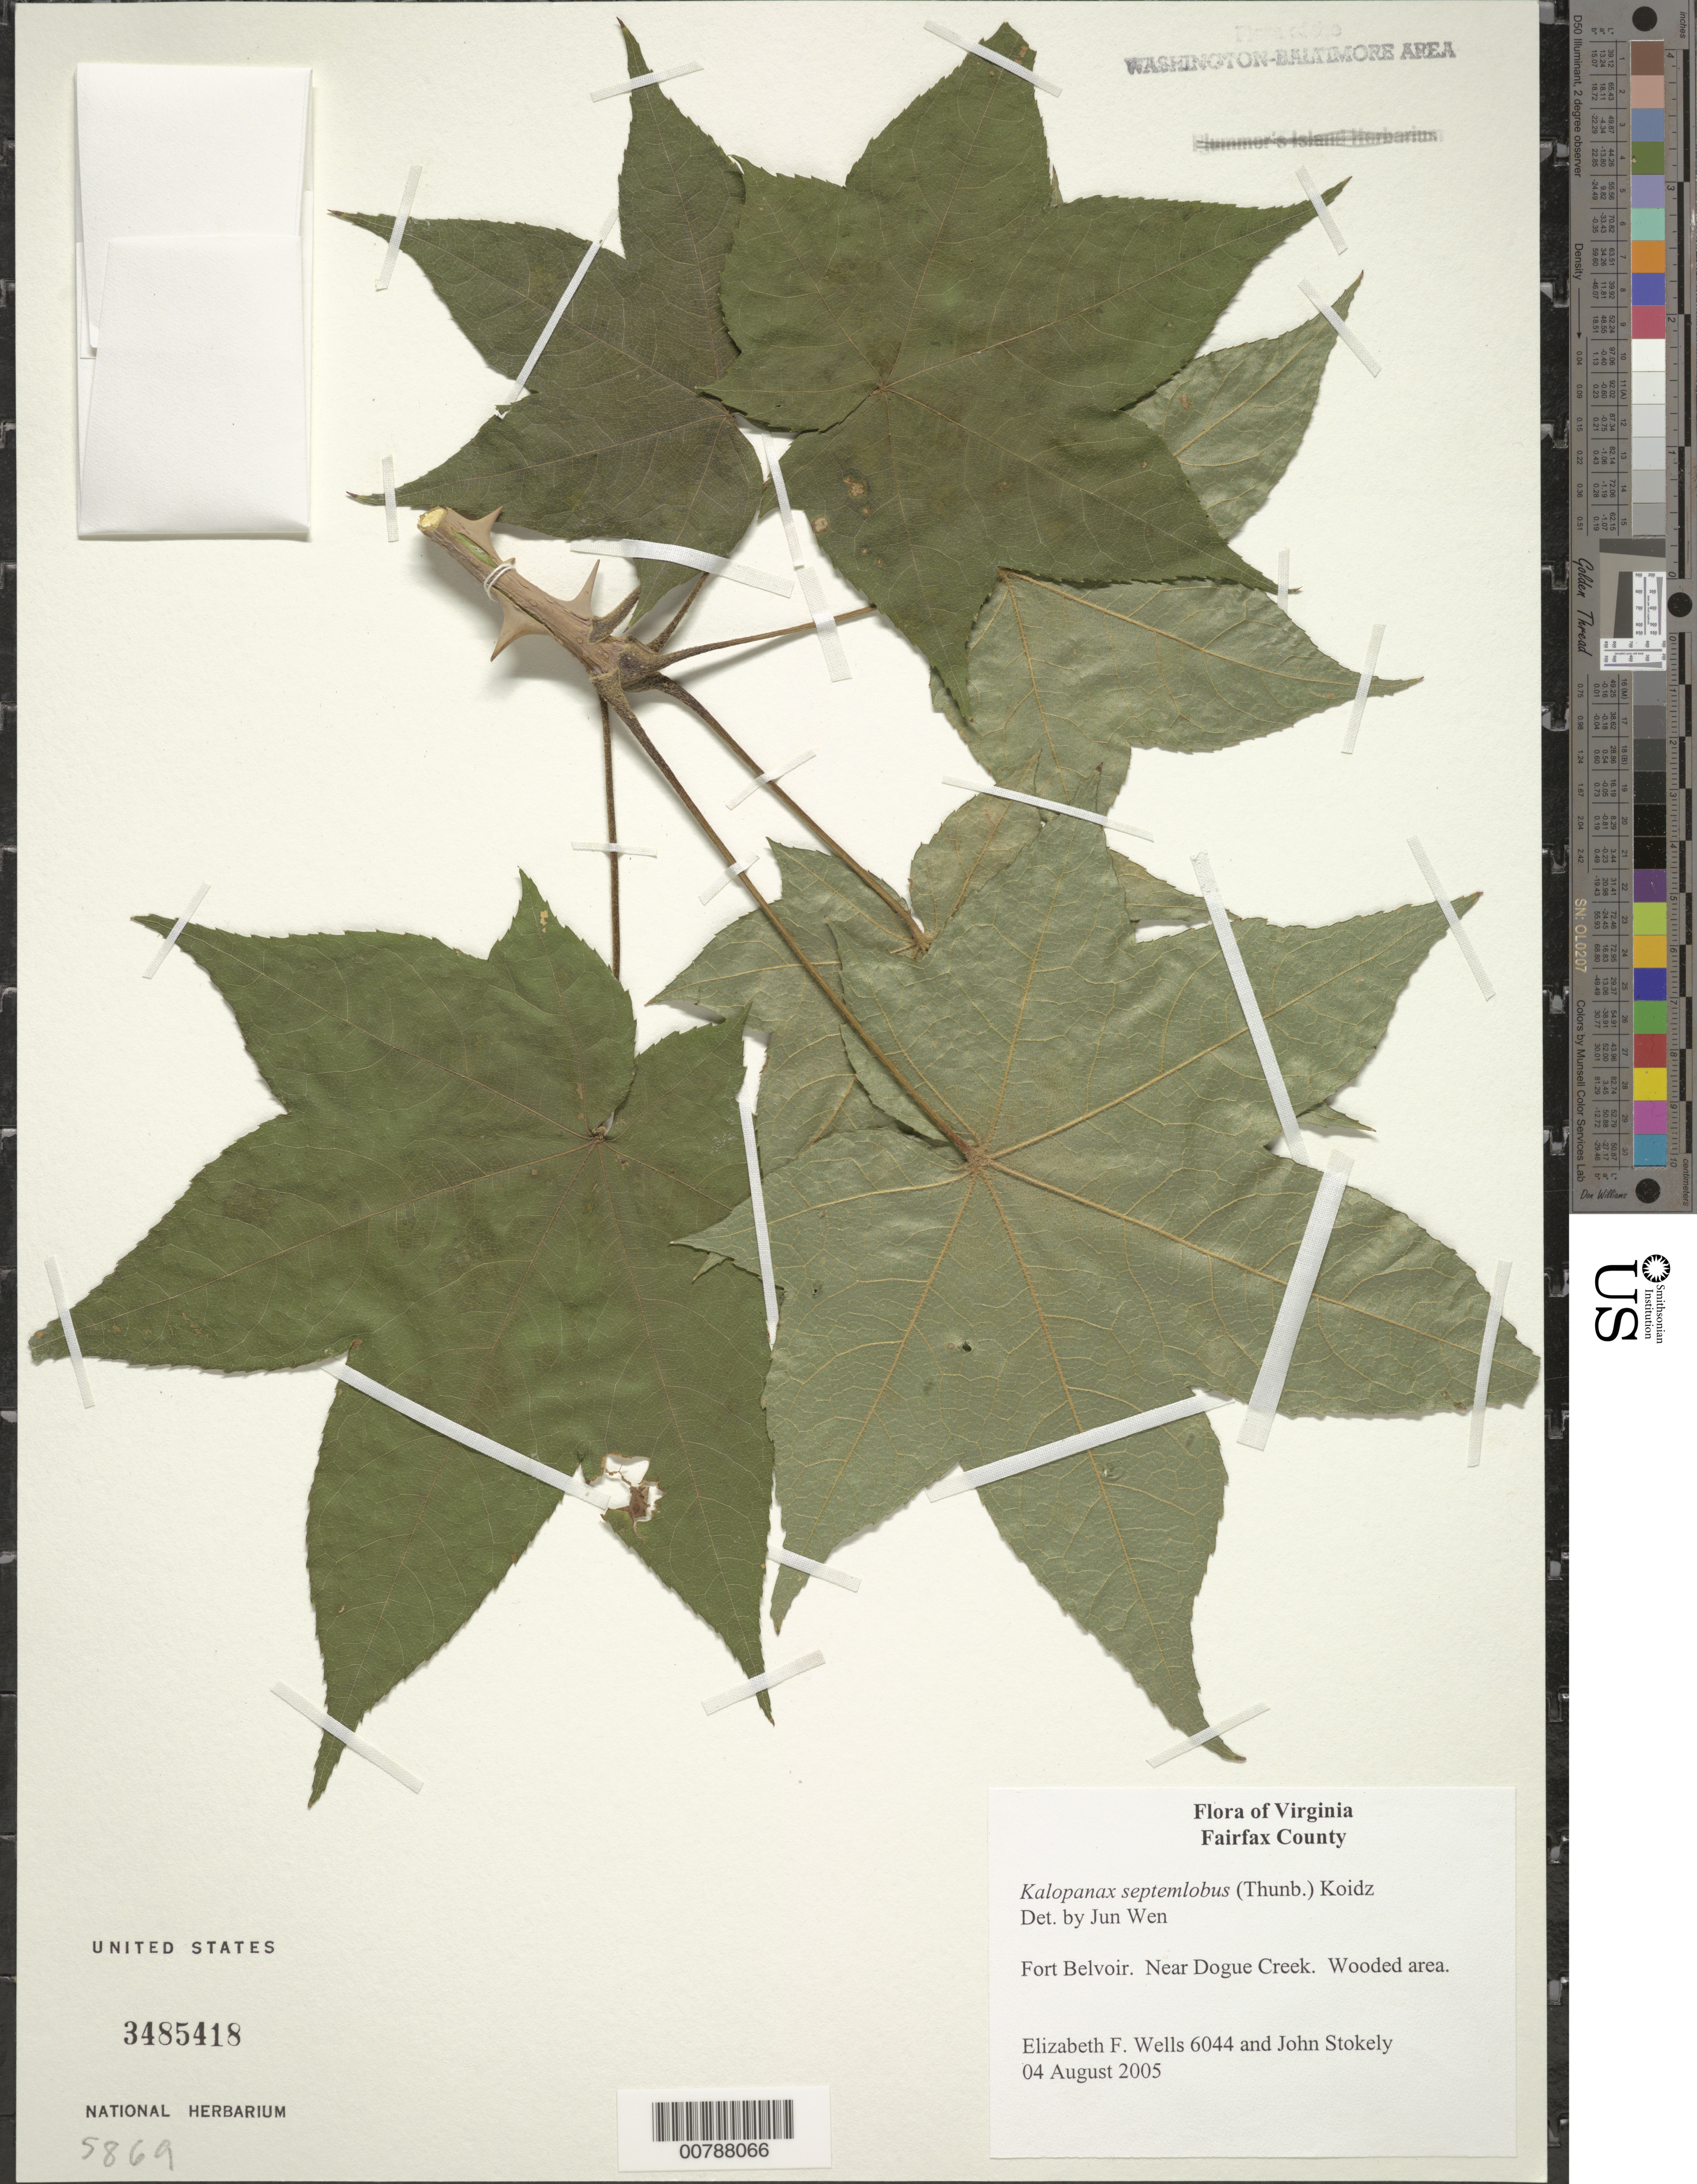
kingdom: Plantae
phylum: Tracheophyta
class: Magnoliopsida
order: Apiales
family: Araliaceae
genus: Kalopanax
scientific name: Kalopanax septemlobus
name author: (Thunb.) Koidz.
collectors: E. F. Wells & J. Stokely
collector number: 6044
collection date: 2005-08-04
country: United States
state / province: Virginia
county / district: Fairfax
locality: Fort Belvoir. Near Dogue Creek.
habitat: Wooded area.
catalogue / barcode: US 3485418